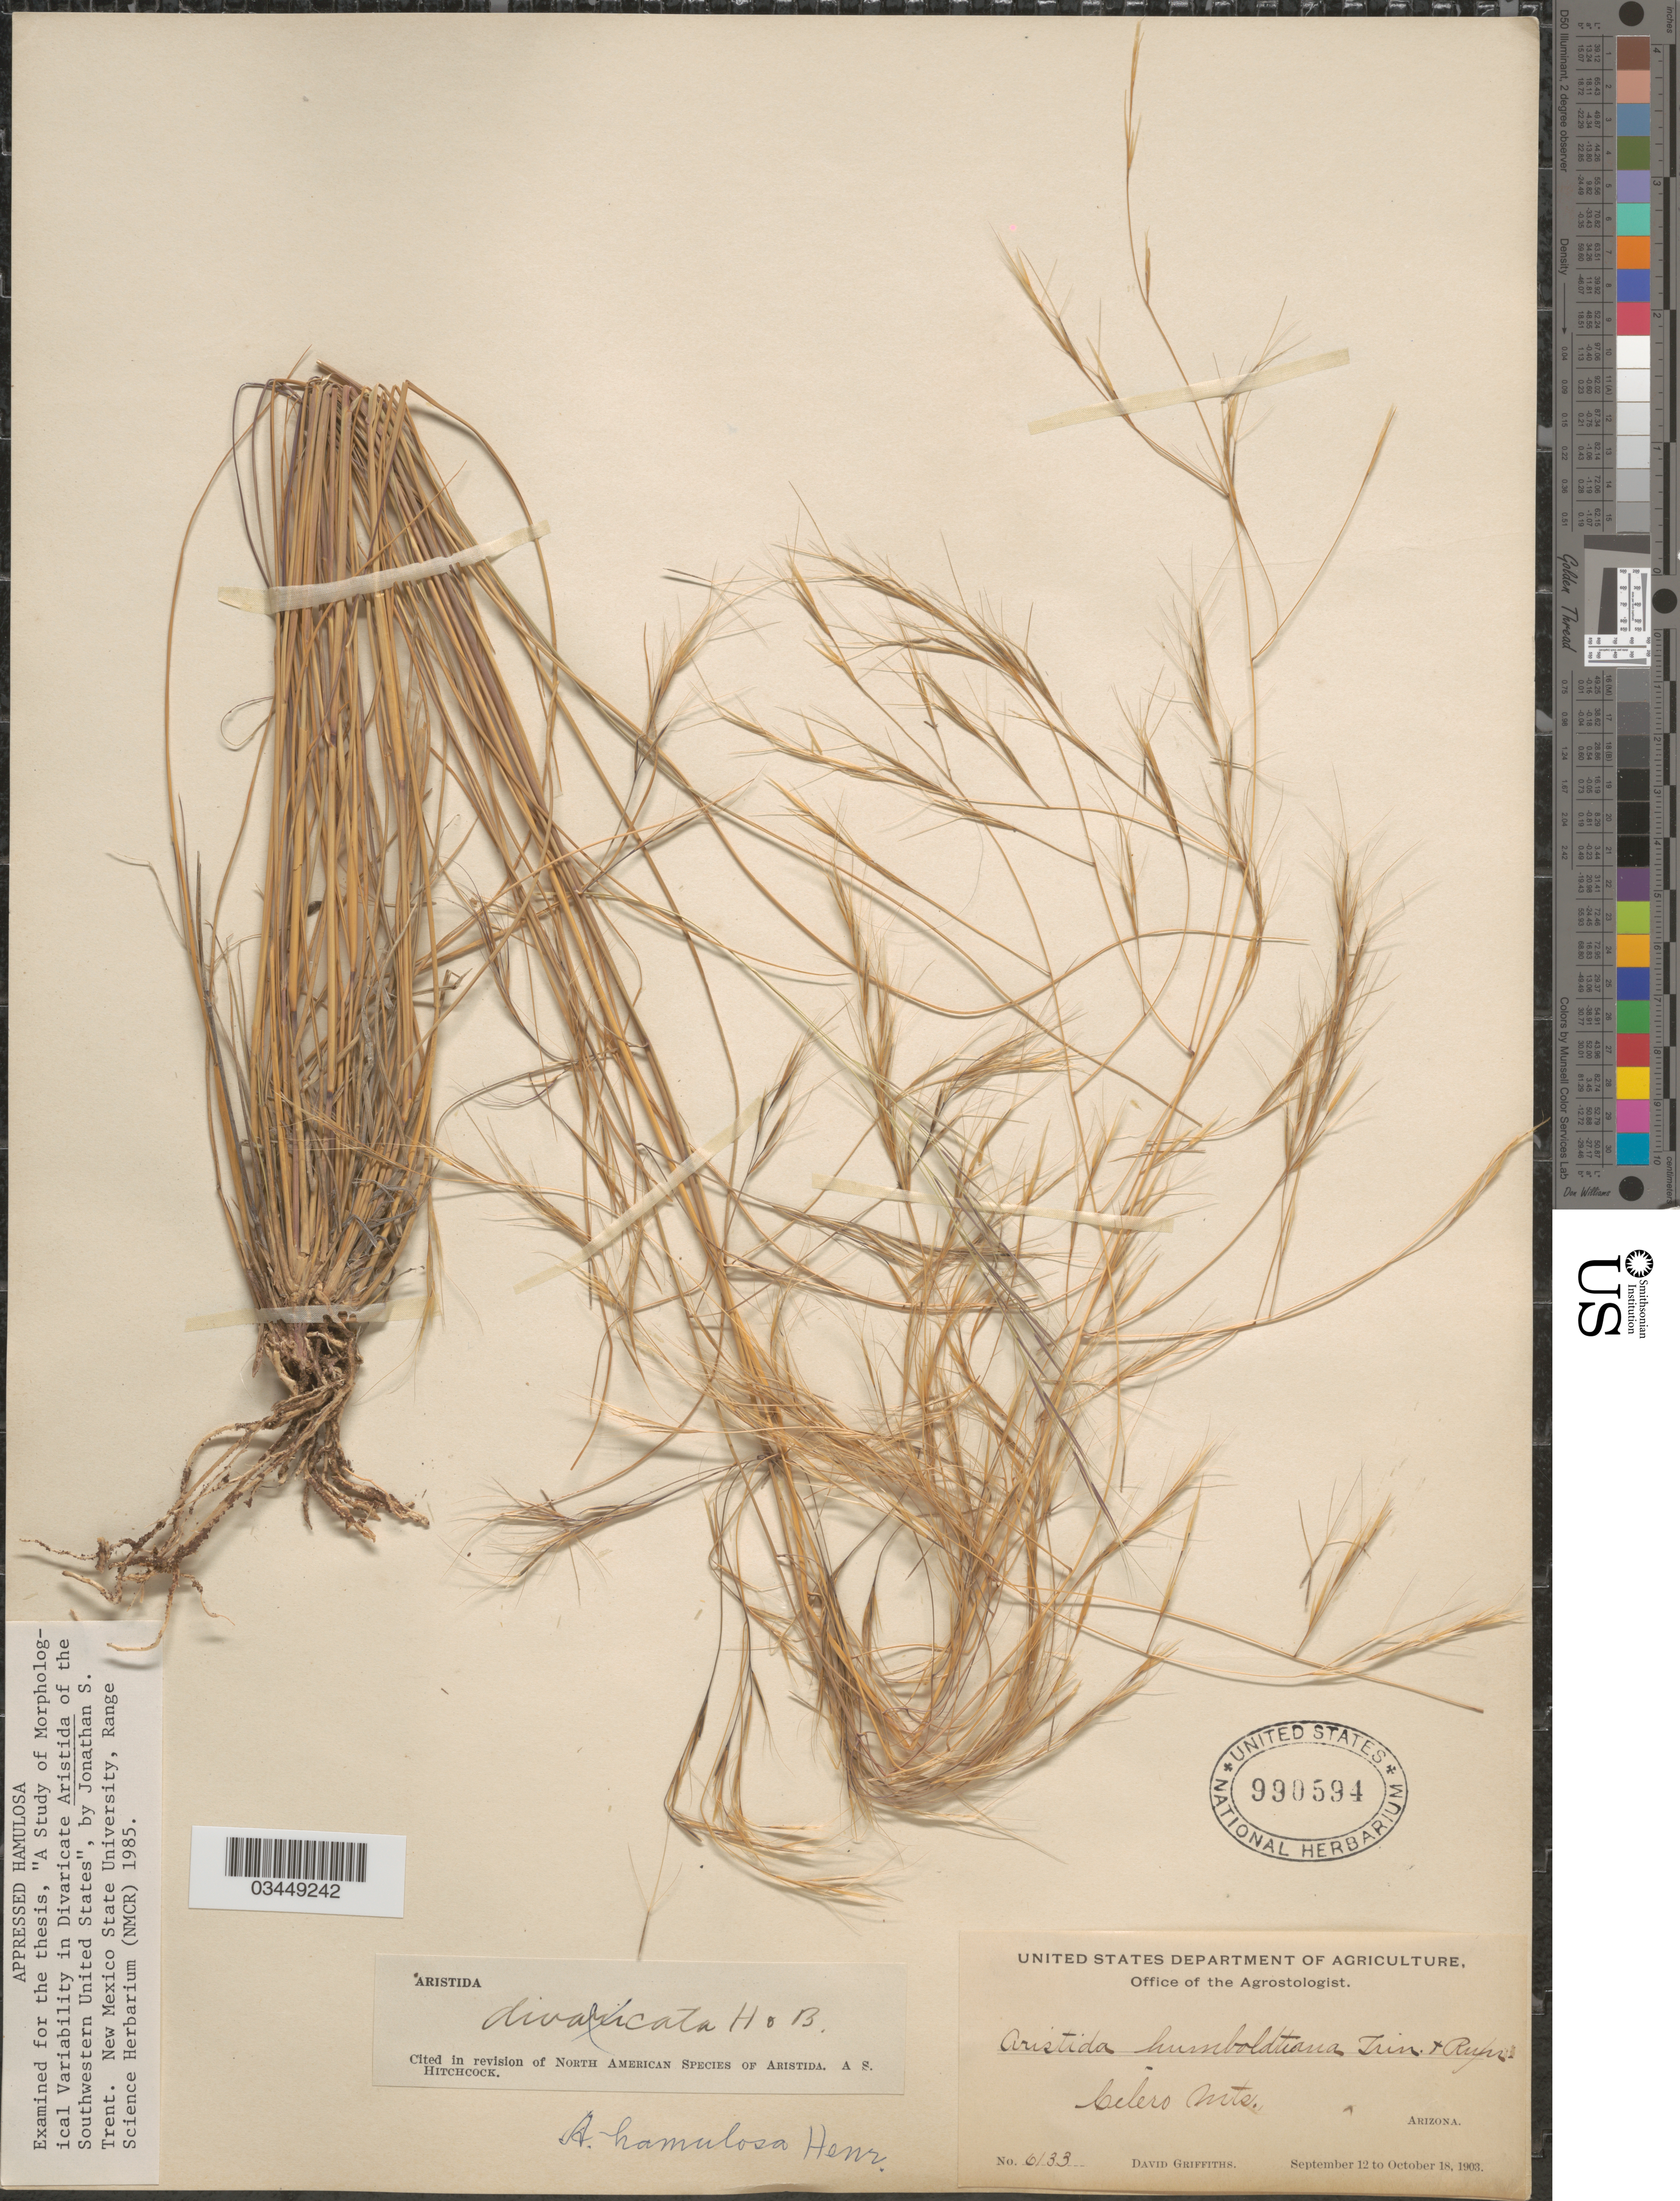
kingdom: Plantae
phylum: Tracheophyta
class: Liliopsida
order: Poales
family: Poaceae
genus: Aristida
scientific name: Aristida hamulosa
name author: Henr.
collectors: D. Griffiths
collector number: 6133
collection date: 1903-09-12/1903-10-18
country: United States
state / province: Arizona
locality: Celero Mts.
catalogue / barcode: US 990594